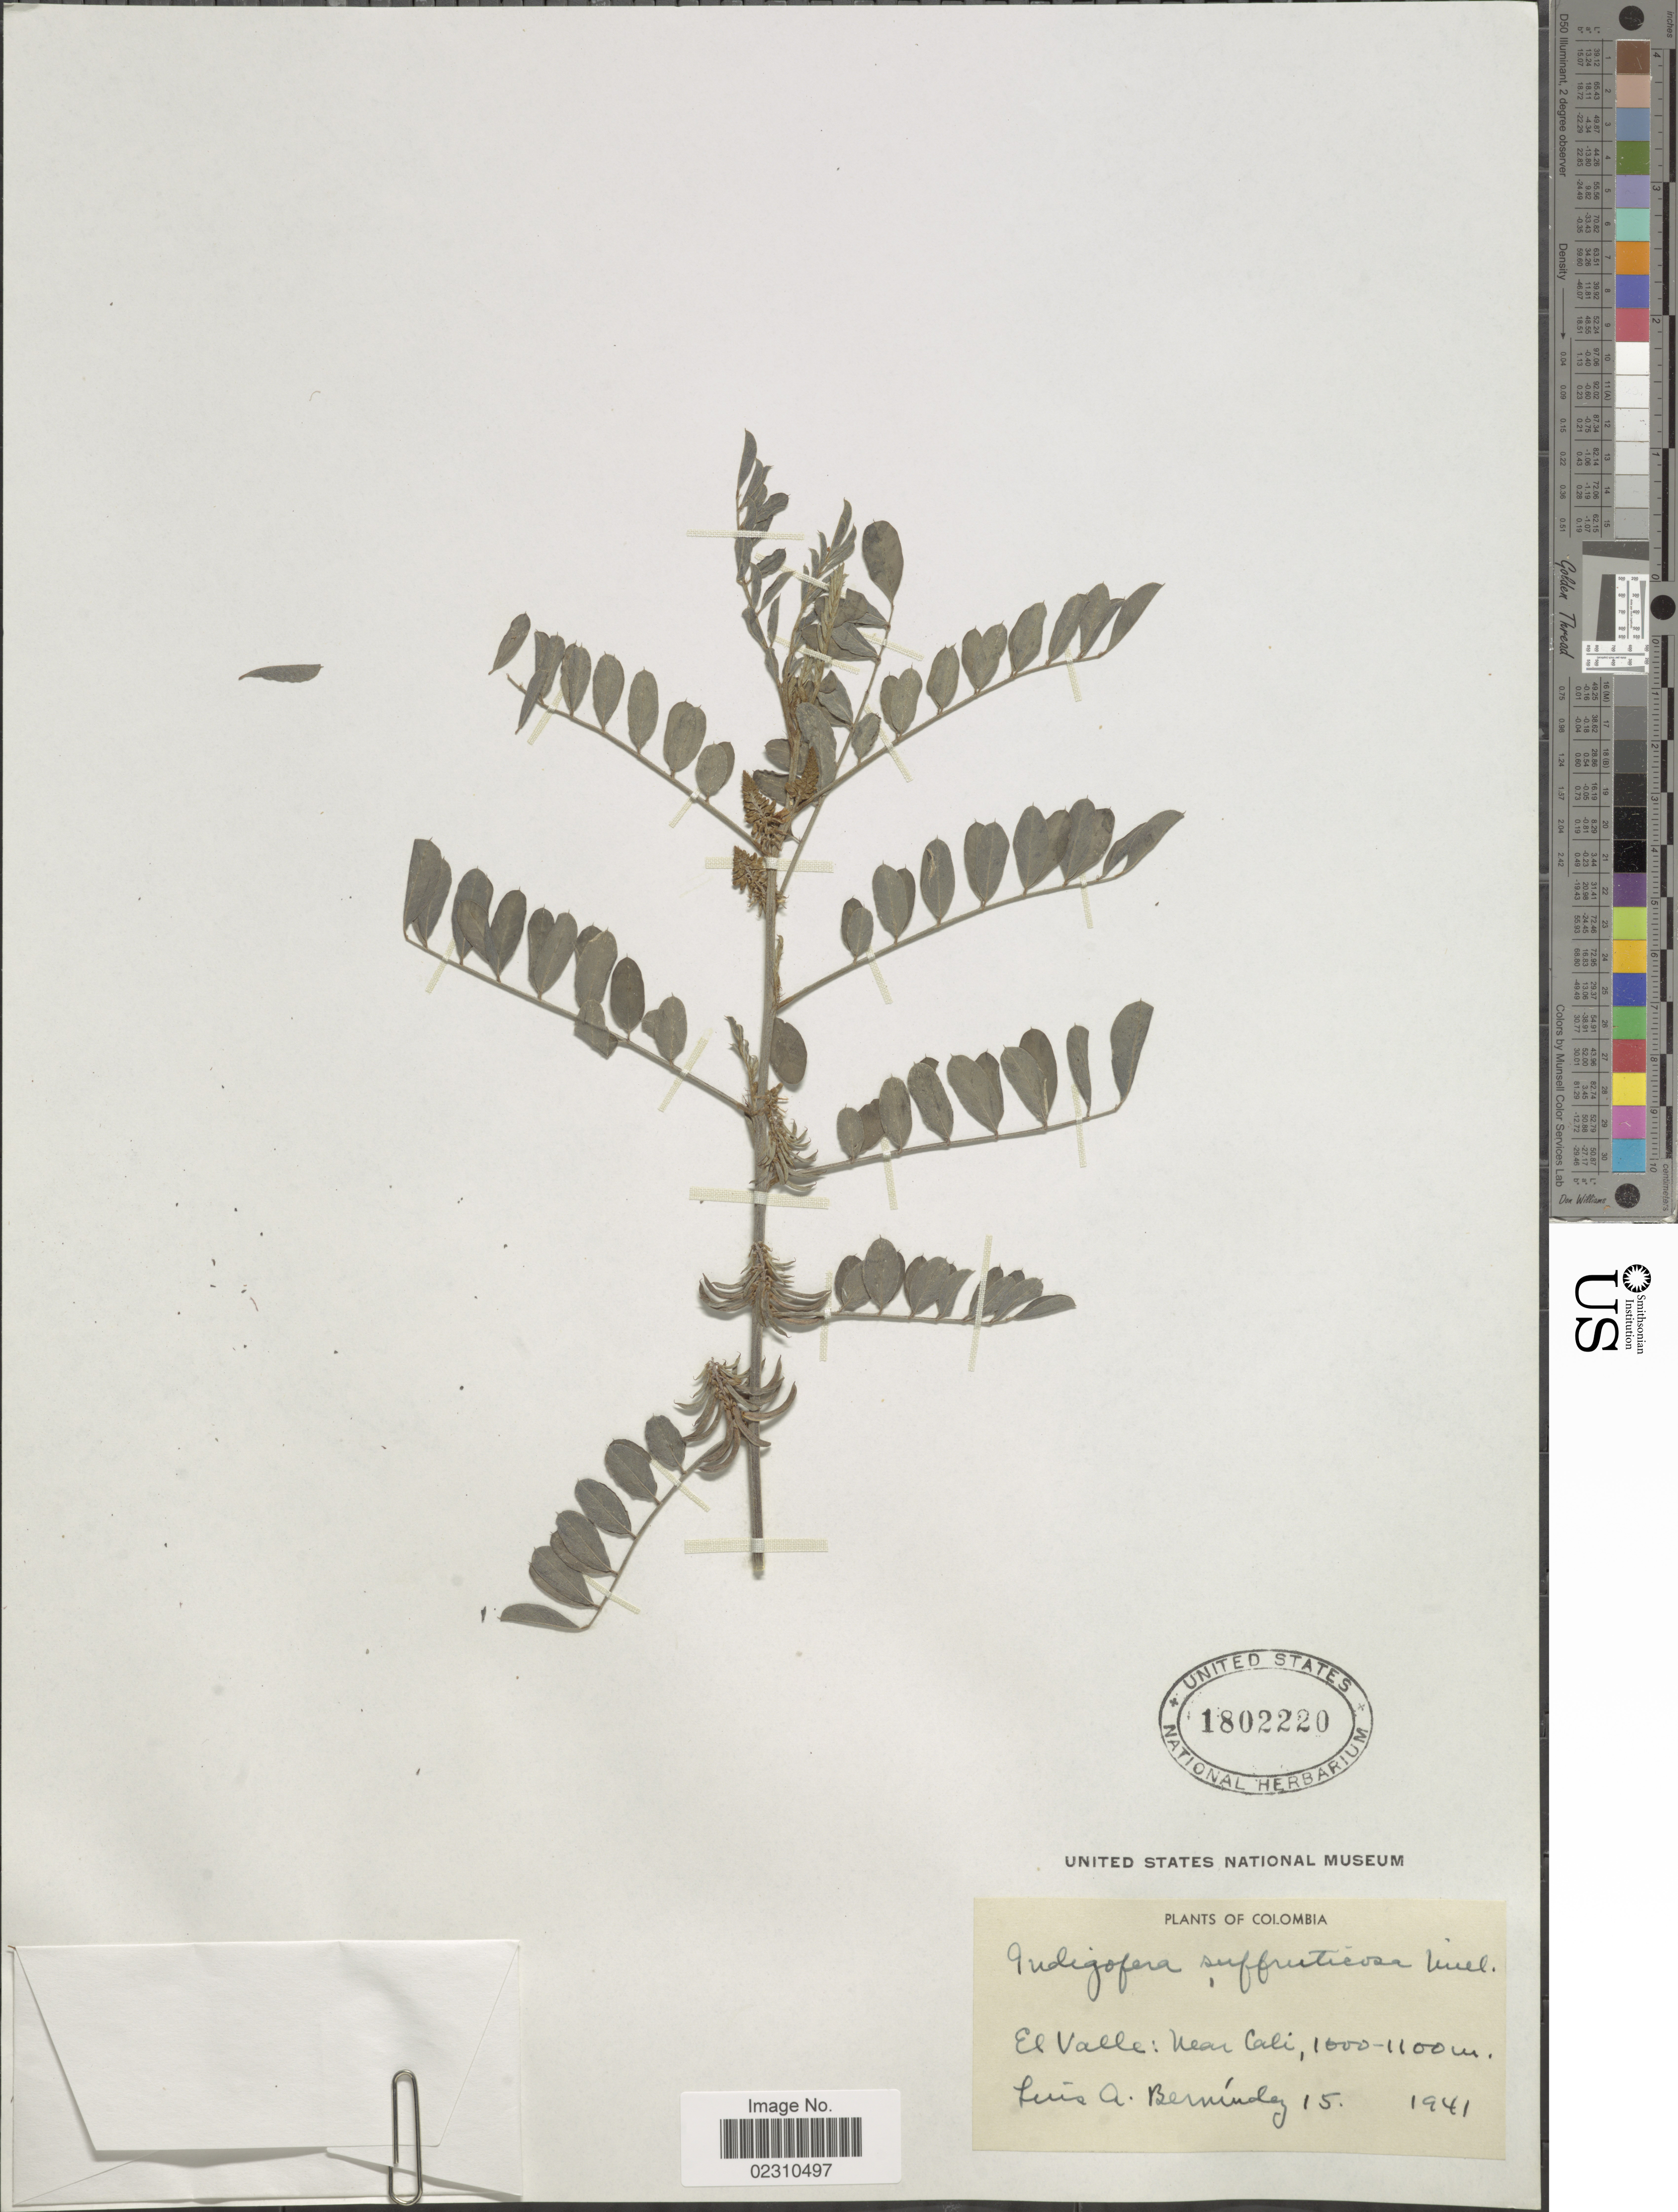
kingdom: Plantae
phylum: Tracheophyta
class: Magnoliopsida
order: Fabales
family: Fabaceae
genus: Indigofera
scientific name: Indigofera suffruticosa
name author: Mill.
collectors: L. Bermudez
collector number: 15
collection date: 1941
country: Colombia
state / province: Valle del Cauca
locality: El Valle: near Cali.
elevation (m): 1000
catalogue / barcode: US 1802220